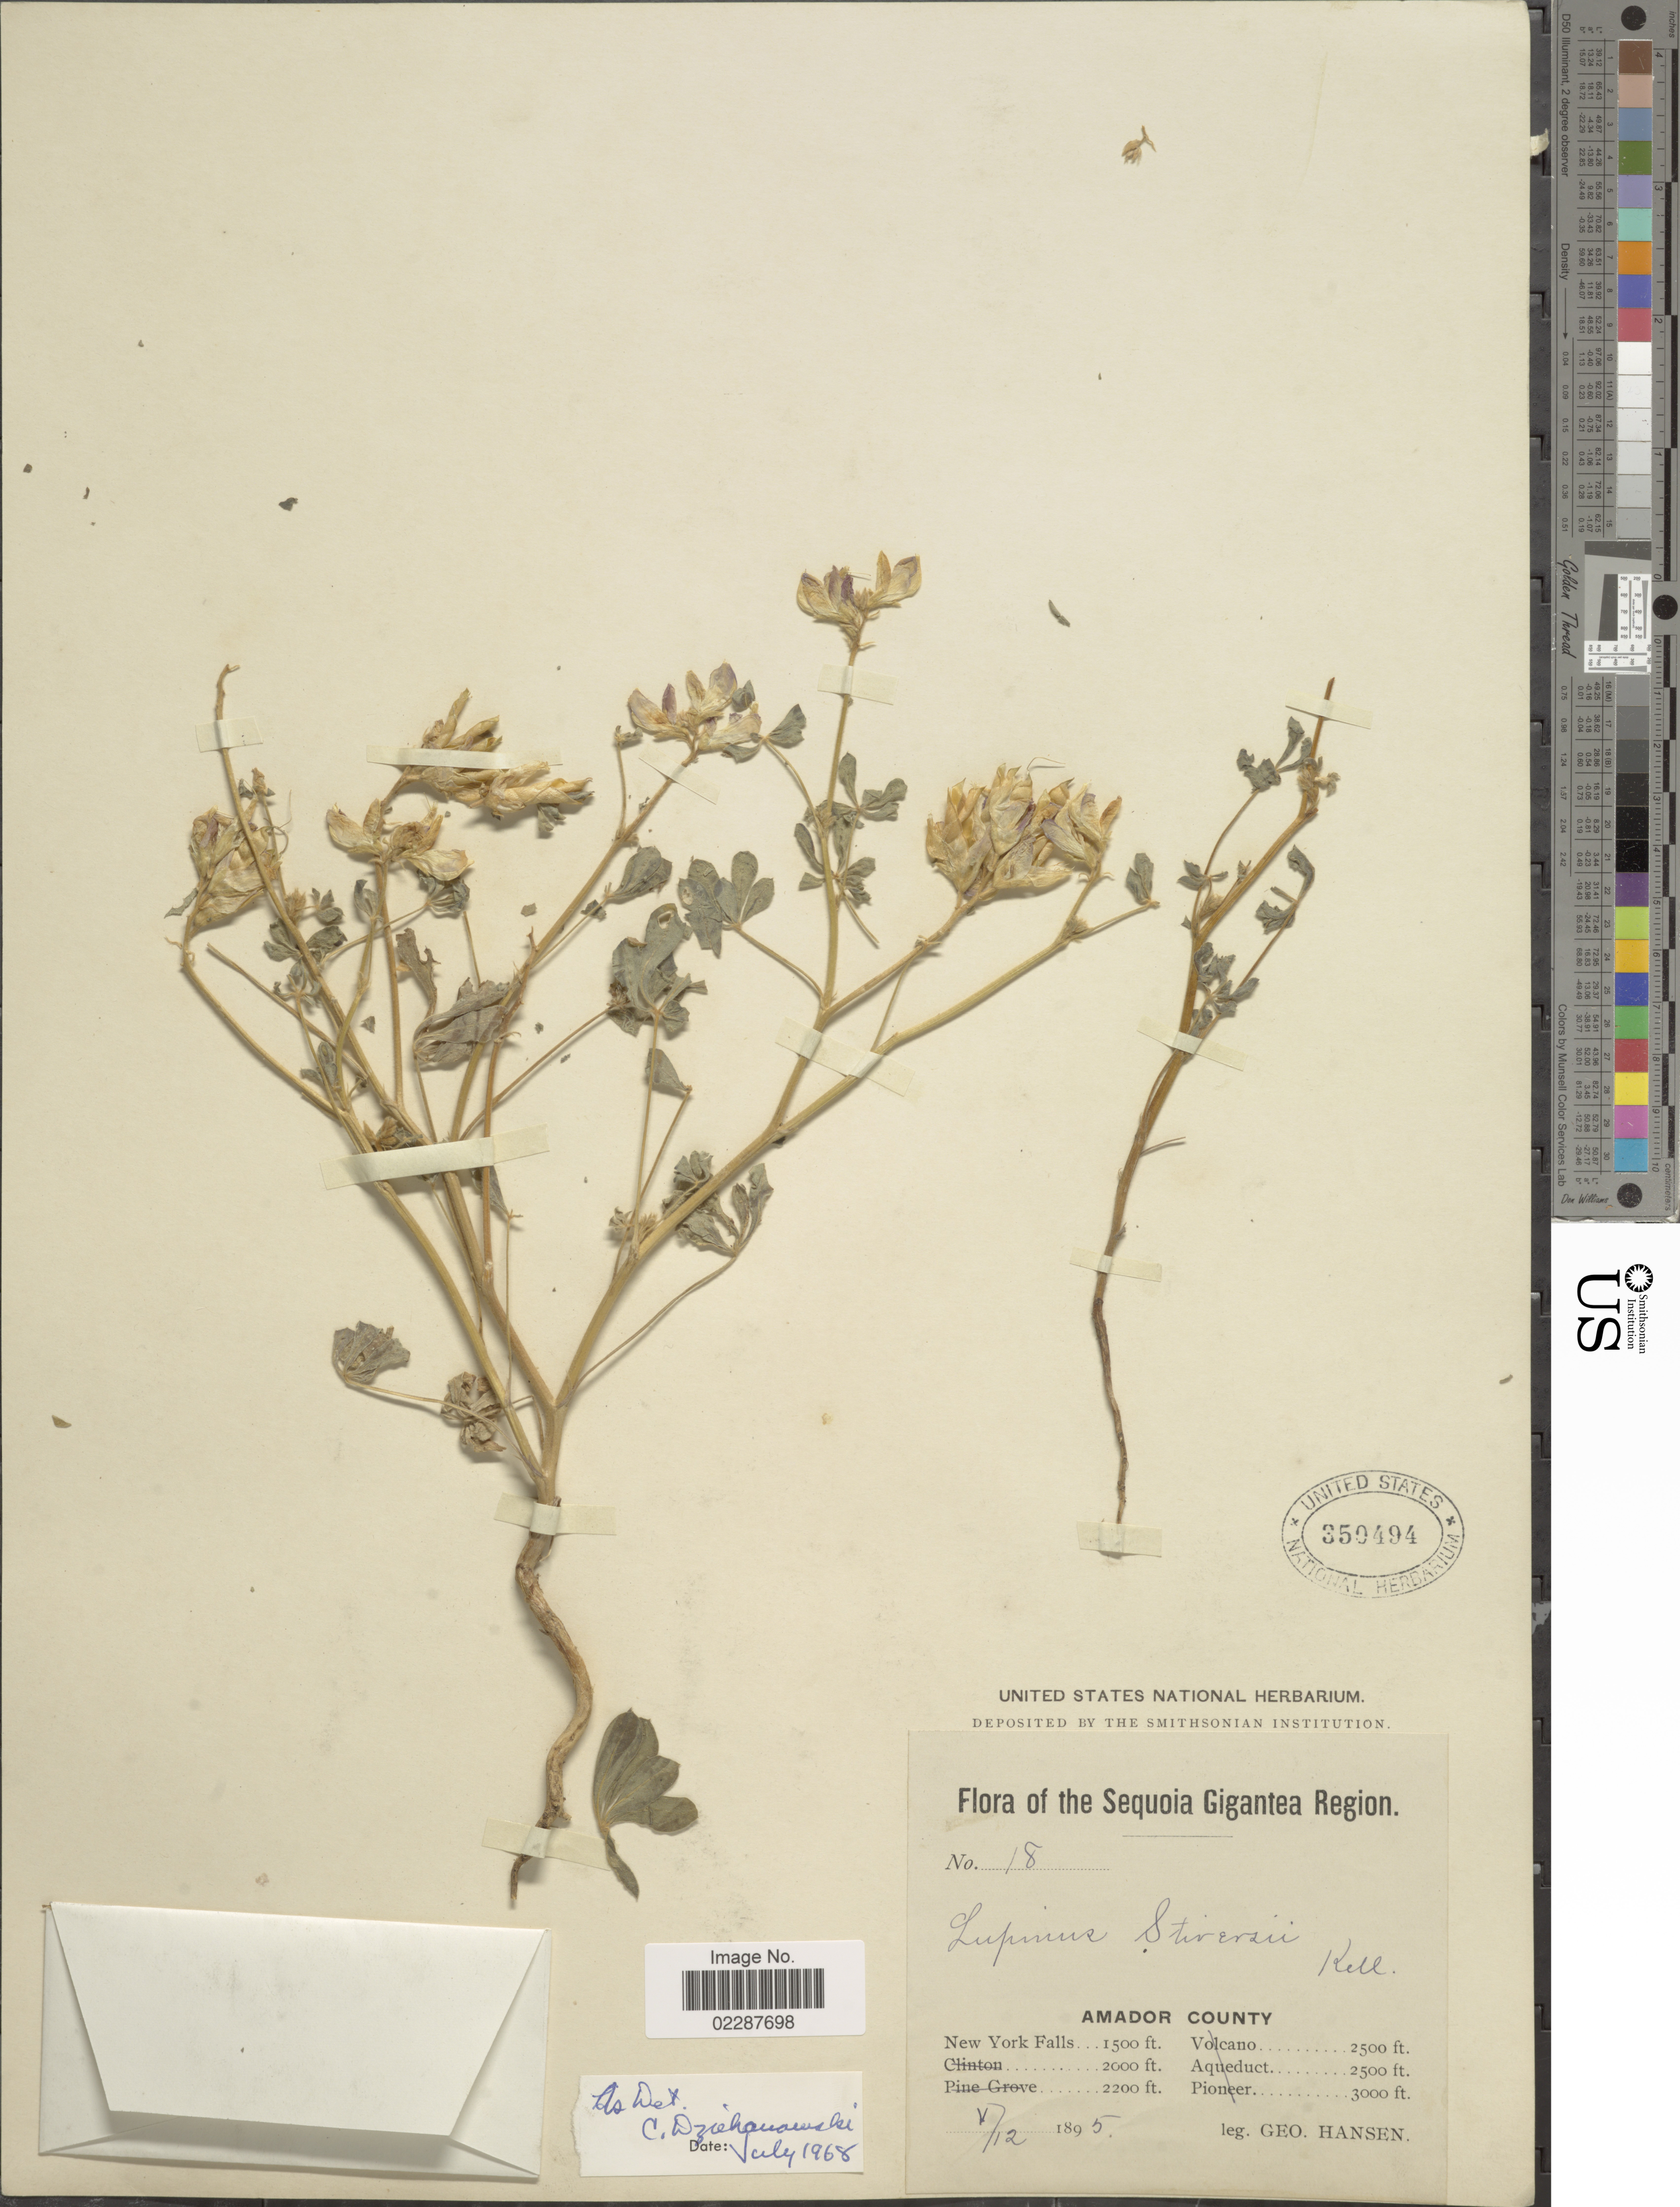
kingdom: Plantae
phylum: Tracheophyta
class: Magnoliopsida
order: Fabales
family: Fabaceae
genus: Lupinus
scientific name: Lupinus stiversii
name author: Kellogg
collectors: G. Hansen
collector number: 18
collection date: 1895-05-12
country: United States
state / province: California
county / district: Amador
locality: Sequia Gigantea Region, Amador County, New York Falls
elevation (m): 457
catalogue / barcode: US 350494